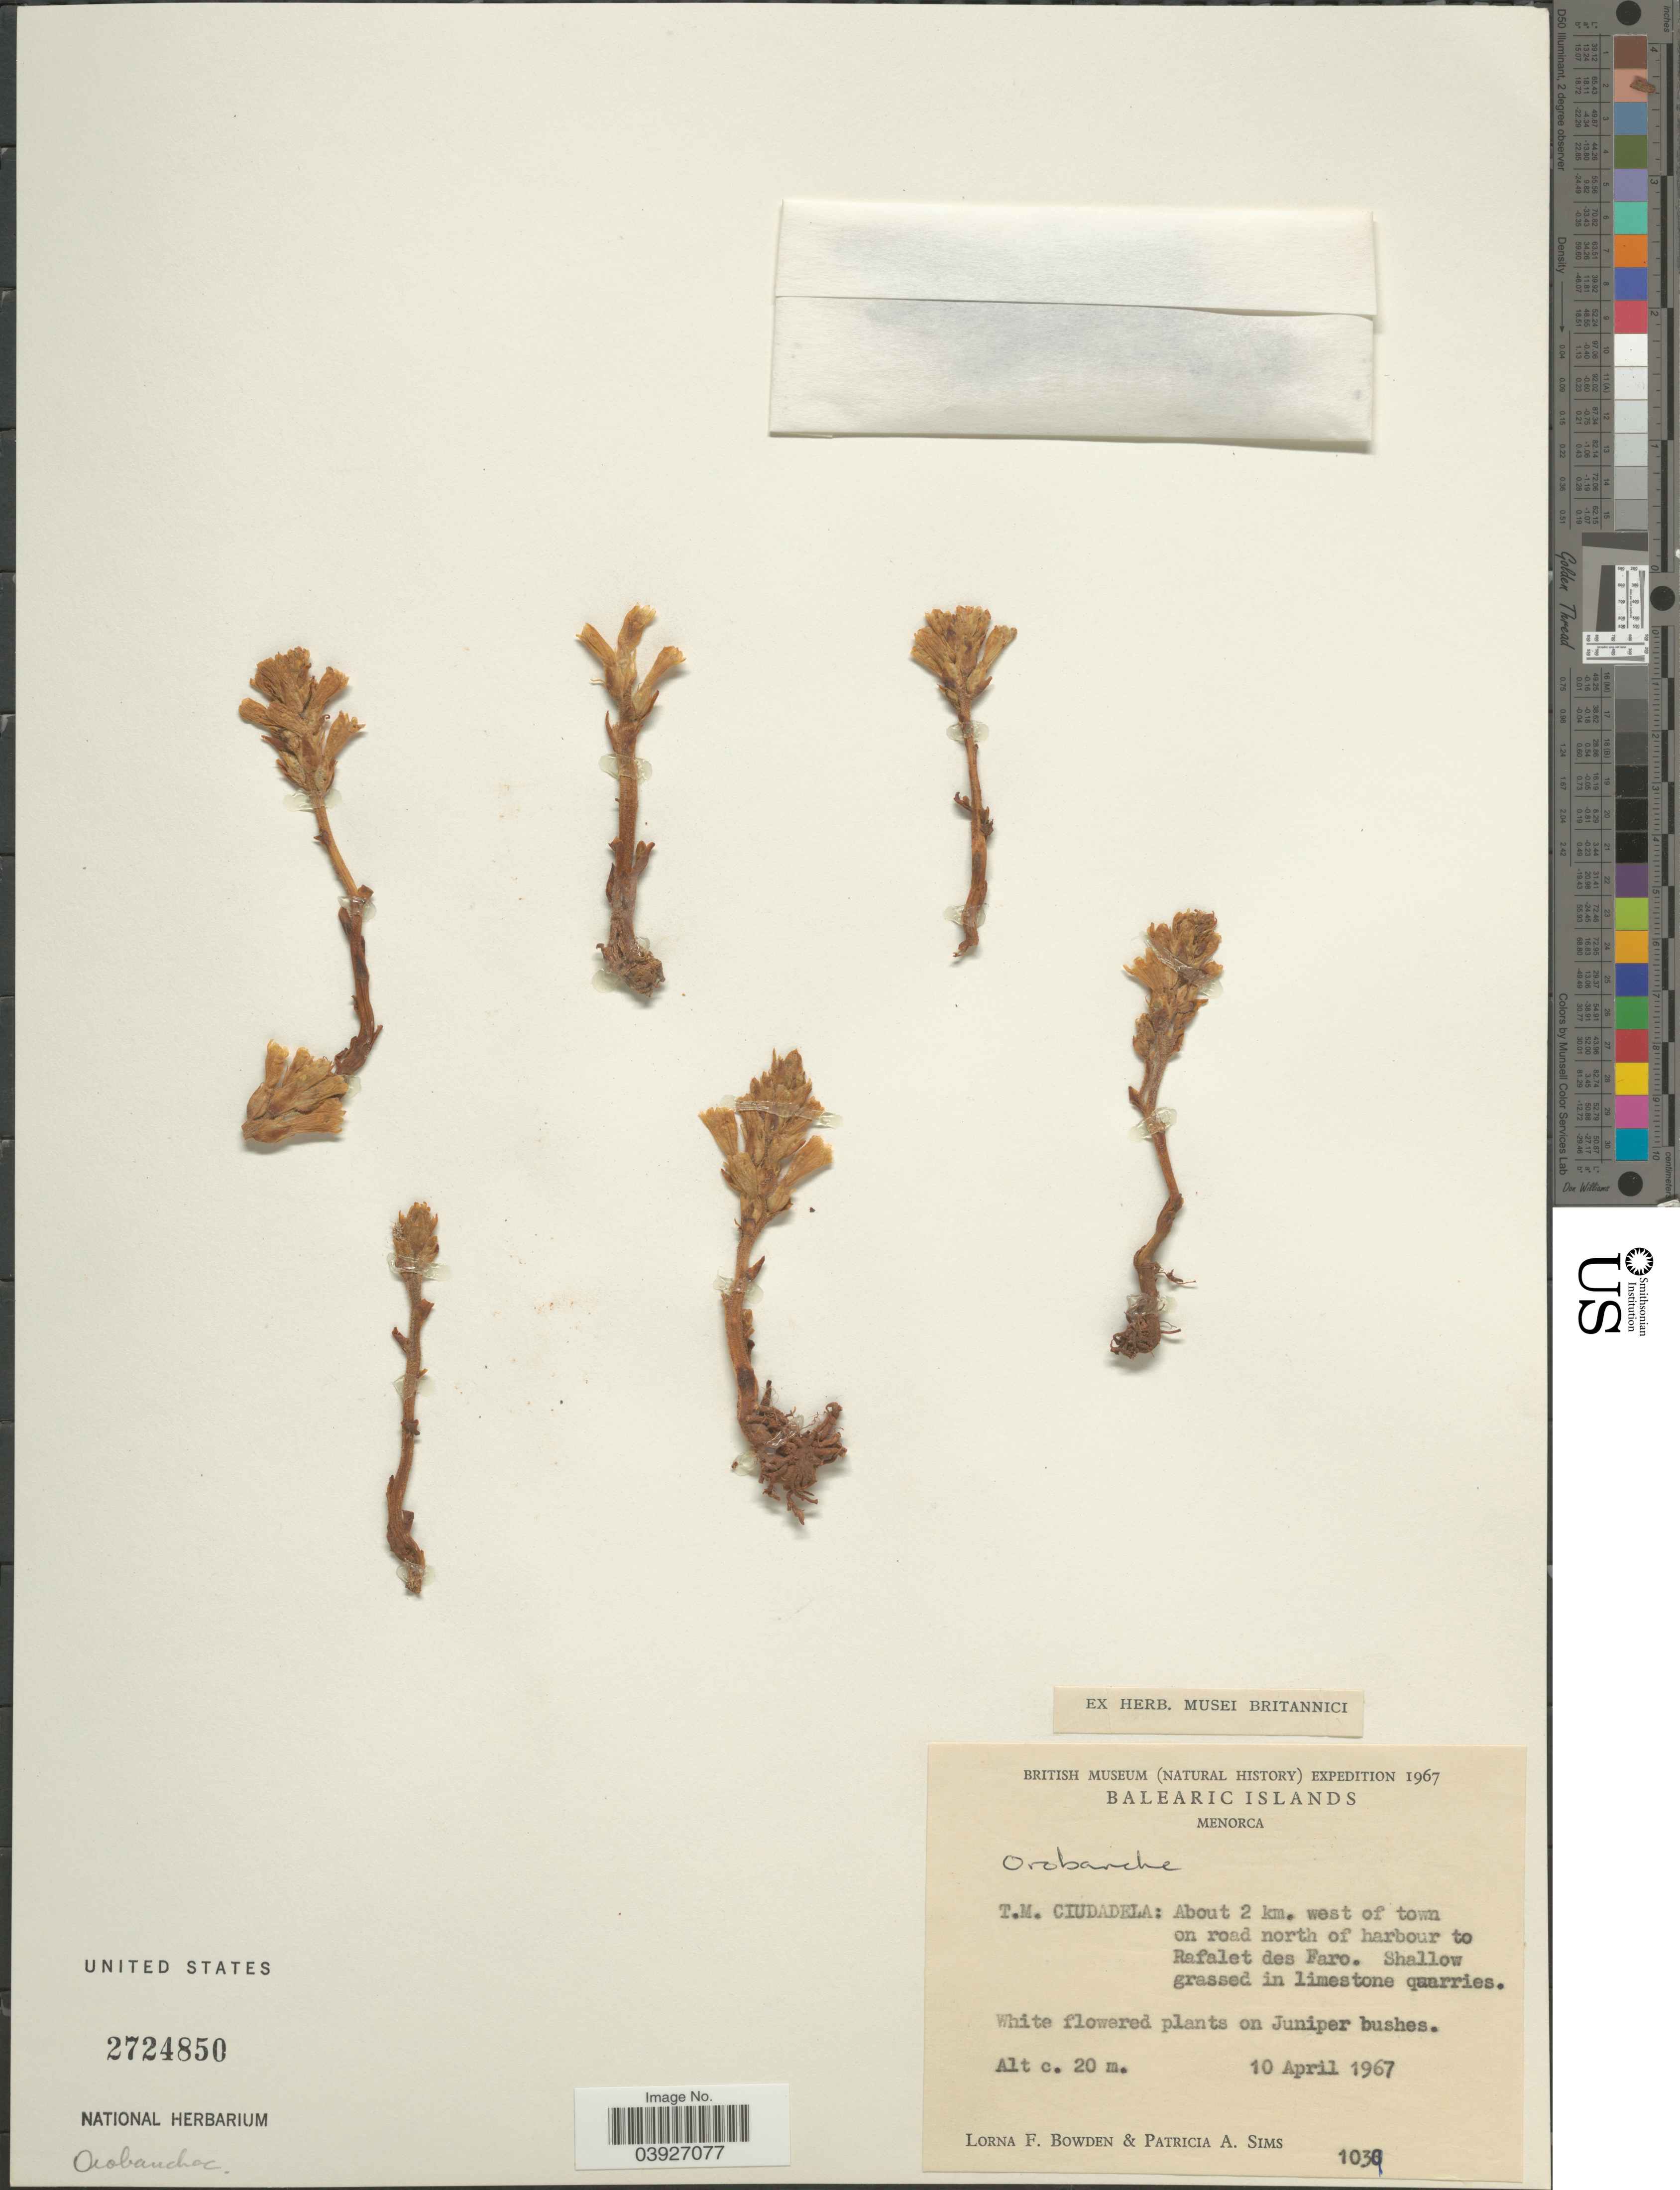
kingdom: Plantae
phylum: Tracheophyta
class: Magnoliopsida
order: Lamiales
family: Orobanchaceae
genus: Epifagus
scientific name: Epifagus sp.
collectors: L. F. Bowden & P. A. Sims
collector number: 1039*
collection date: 1967-04-10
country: Spain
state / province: Islas Baleares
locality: Balearic Islands. Menorca. T.M. Ciudadela: About 2 km. west of town on road north of harbour to Rafalet des Faro.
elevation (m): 20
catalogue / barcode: US 2724850